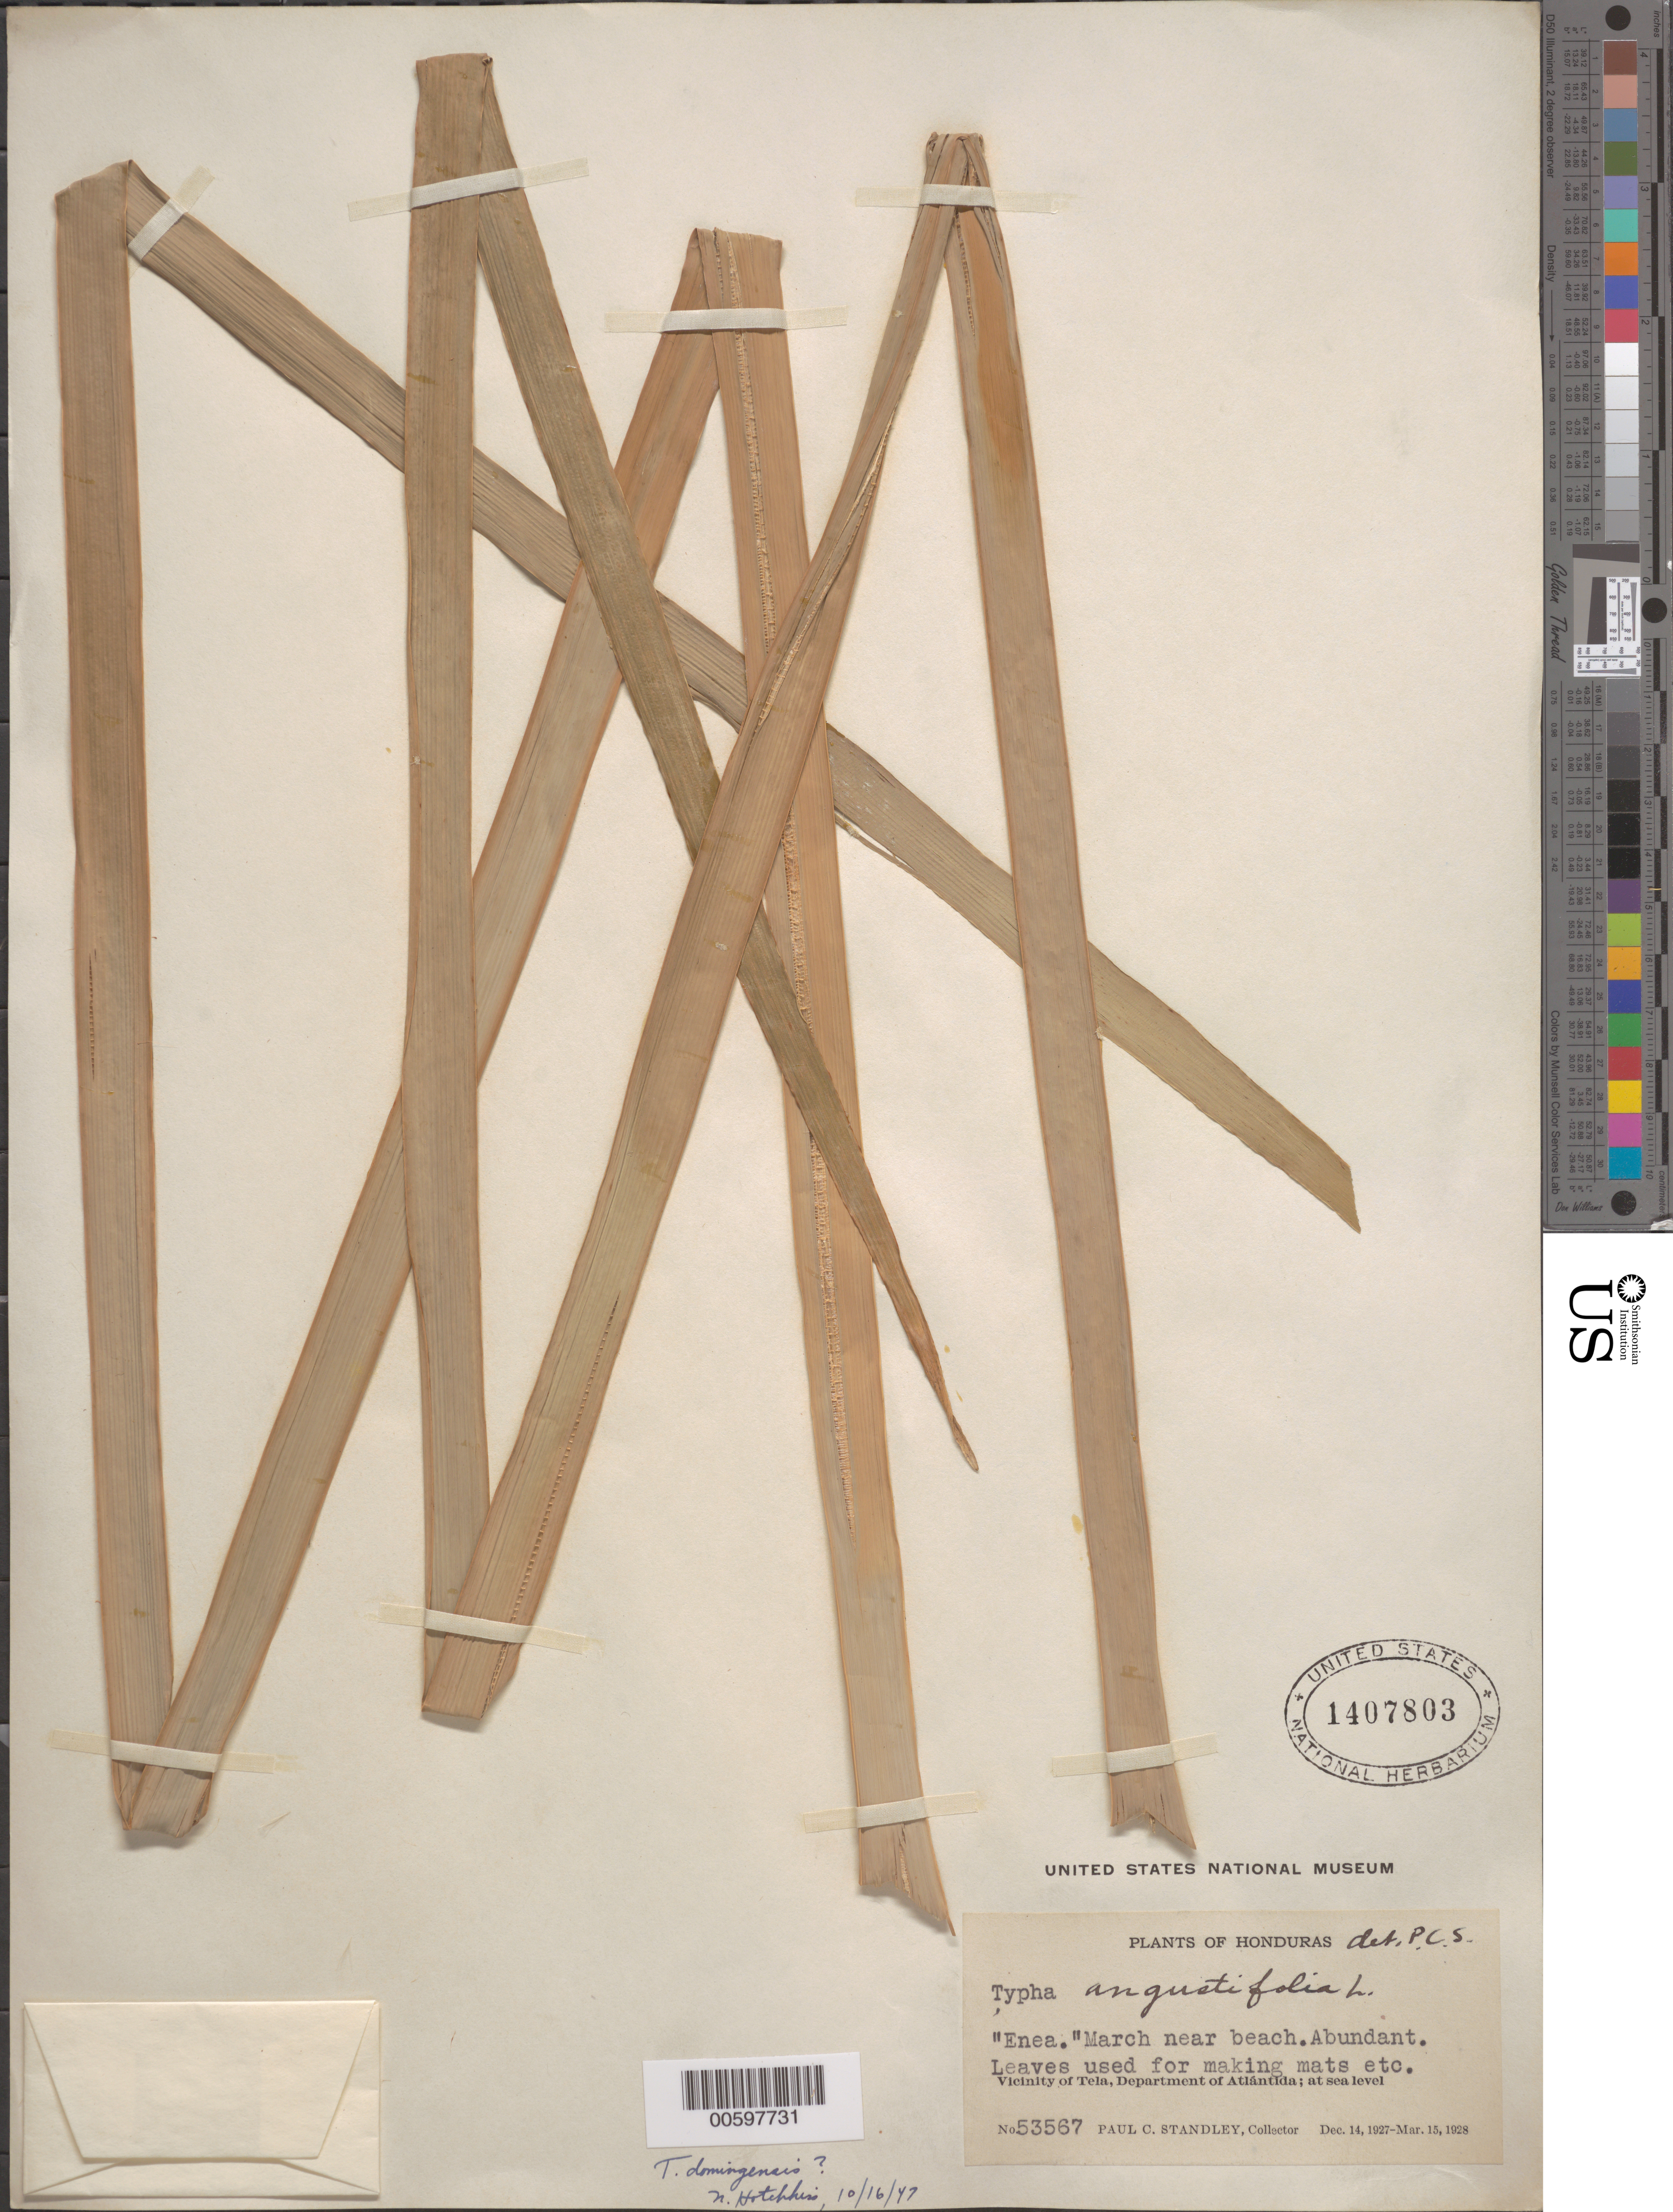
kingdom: Plantae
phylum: Tracheophyta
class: Liliopsida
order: Poales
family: Typhaceae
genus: Typha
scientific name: Typha domingensis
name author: Pers.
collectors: P. C. Standley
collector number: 53567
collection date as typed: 14 Dec 1927 to 15 Mar 1928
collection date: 1927-12-14/1928-03-15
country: Honduras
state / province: Atlántida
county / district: Tela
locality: Tela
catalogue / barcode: US 1407803